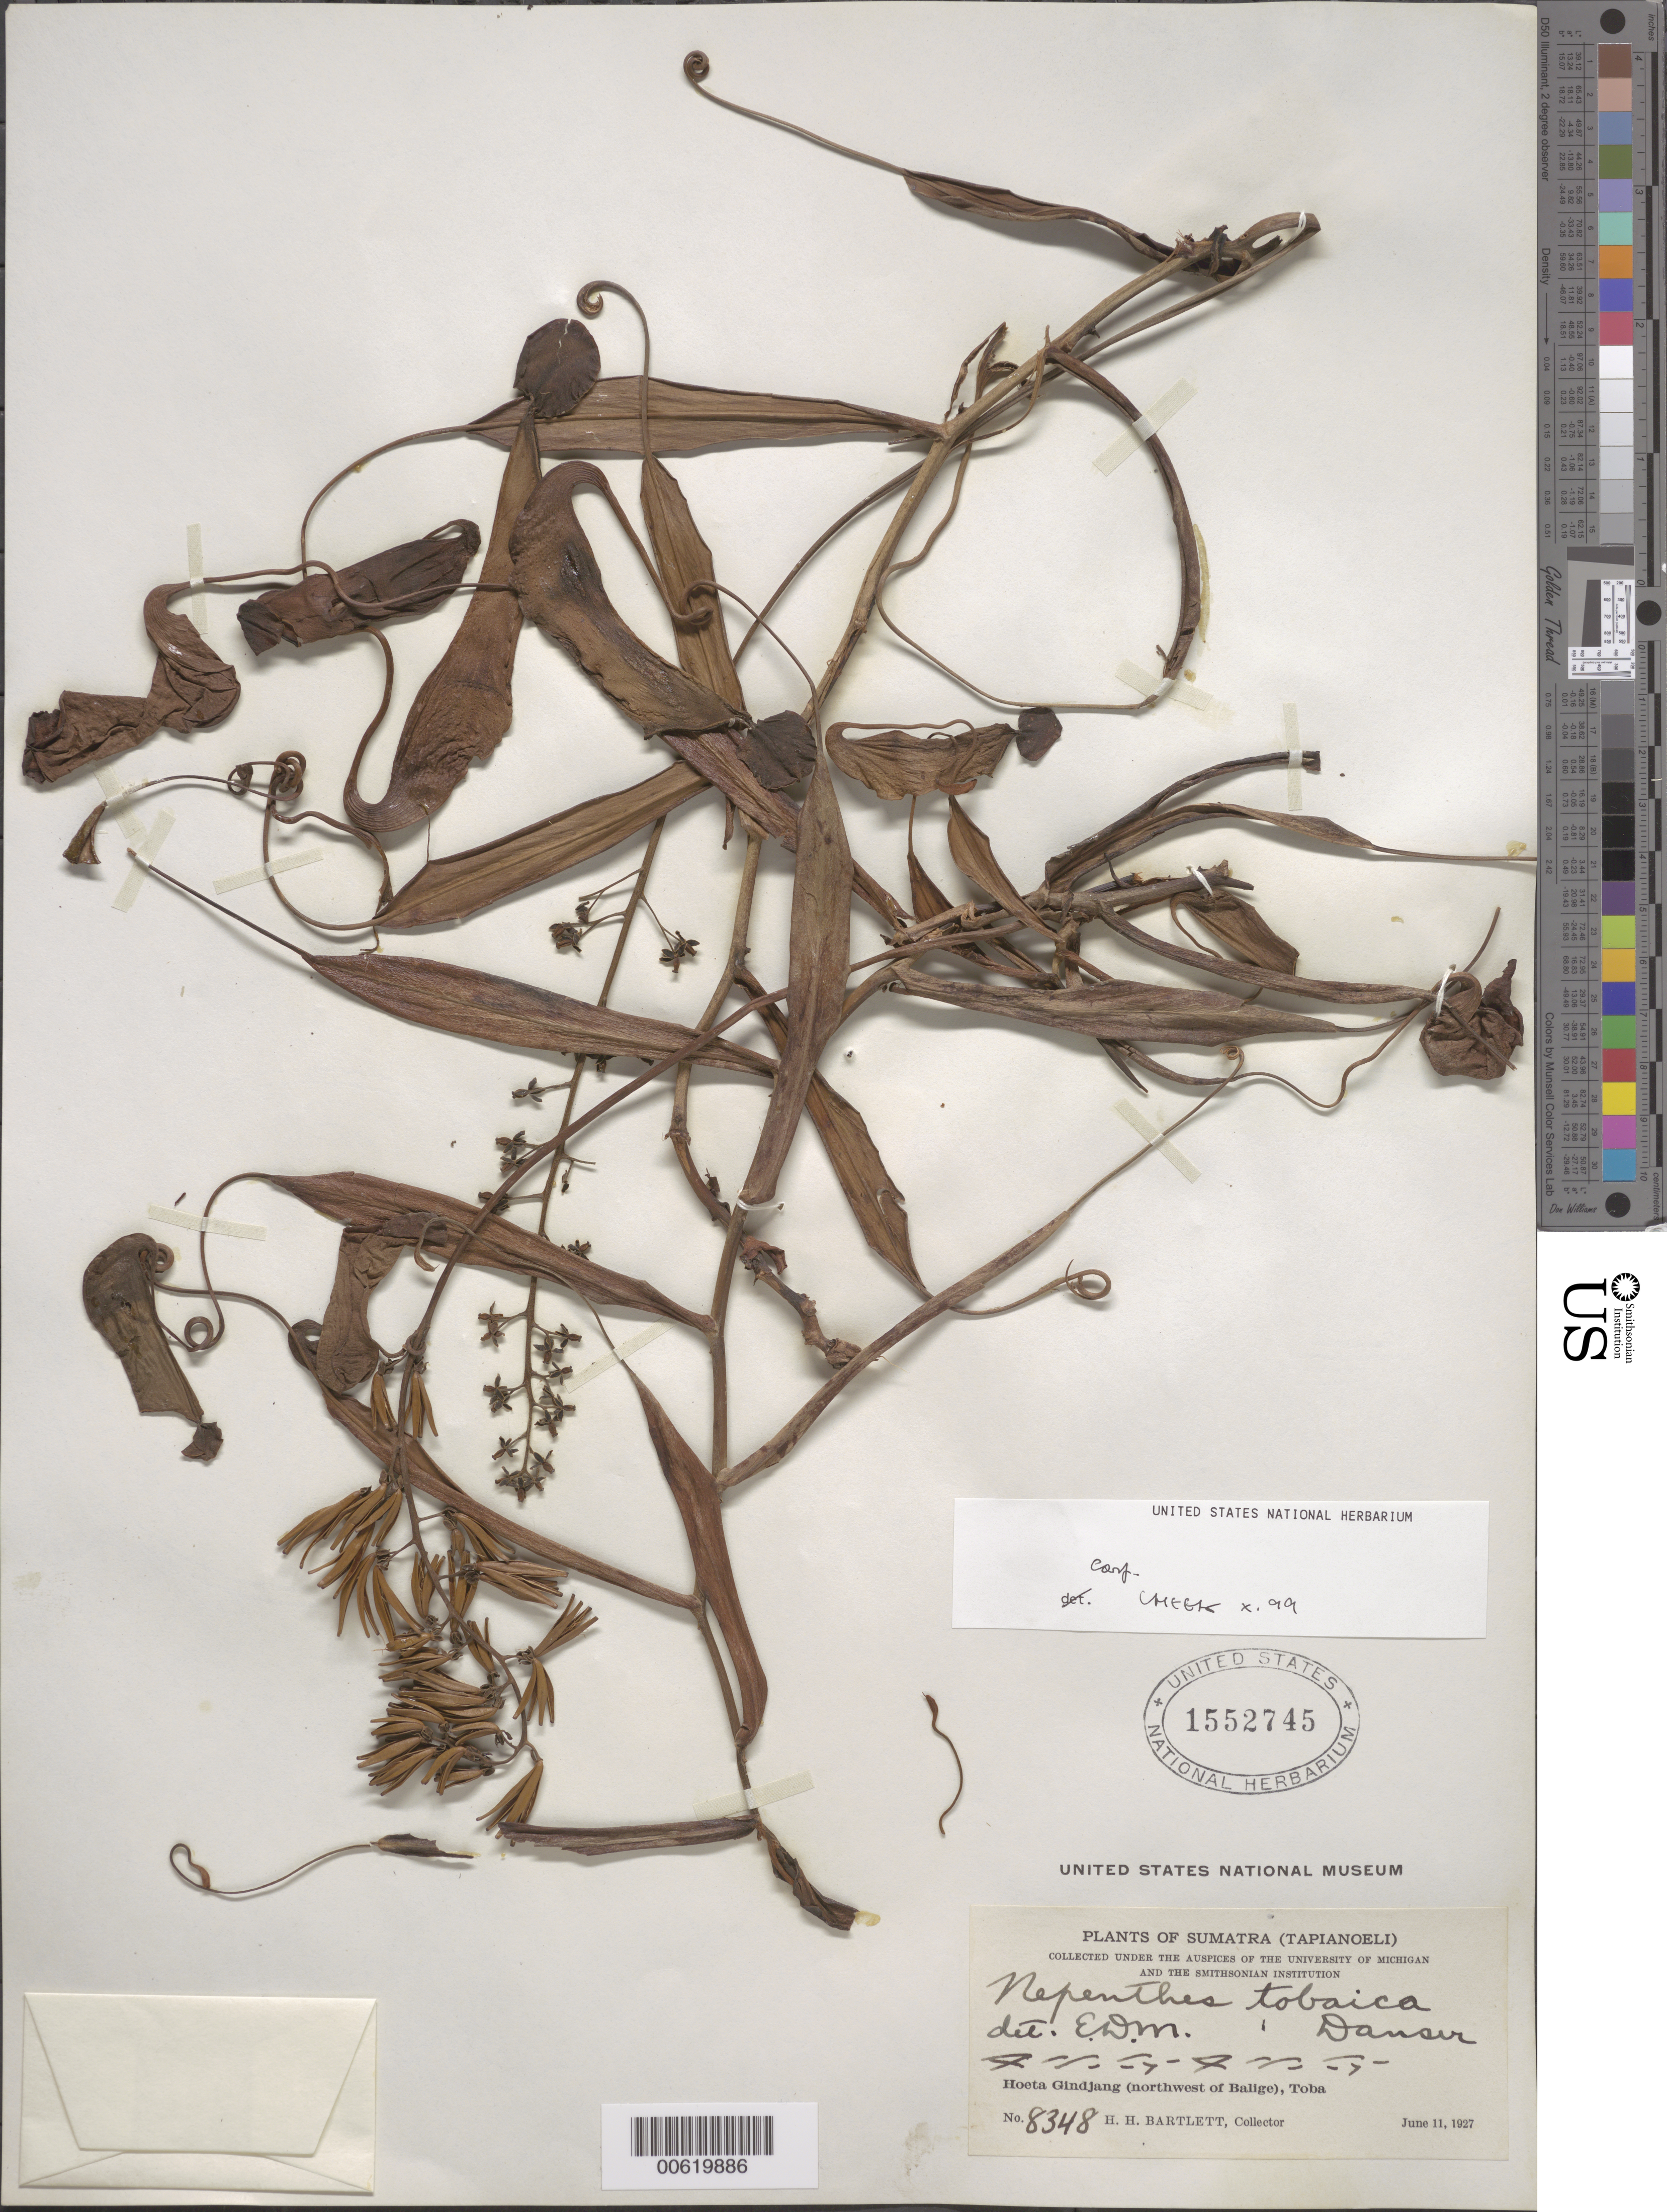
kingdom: Plantae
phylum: Tracheophyta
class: Magnoliopsida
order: Caryophyllales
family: Nepenthaceae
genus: Nepenthes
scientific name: Nepenthes tobaica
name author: Danser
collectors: H. H. Bartlett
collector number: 8348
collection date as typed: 11 Jun 1927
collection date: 1927-06-11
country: Sri Lanka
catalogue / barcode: US 1552745